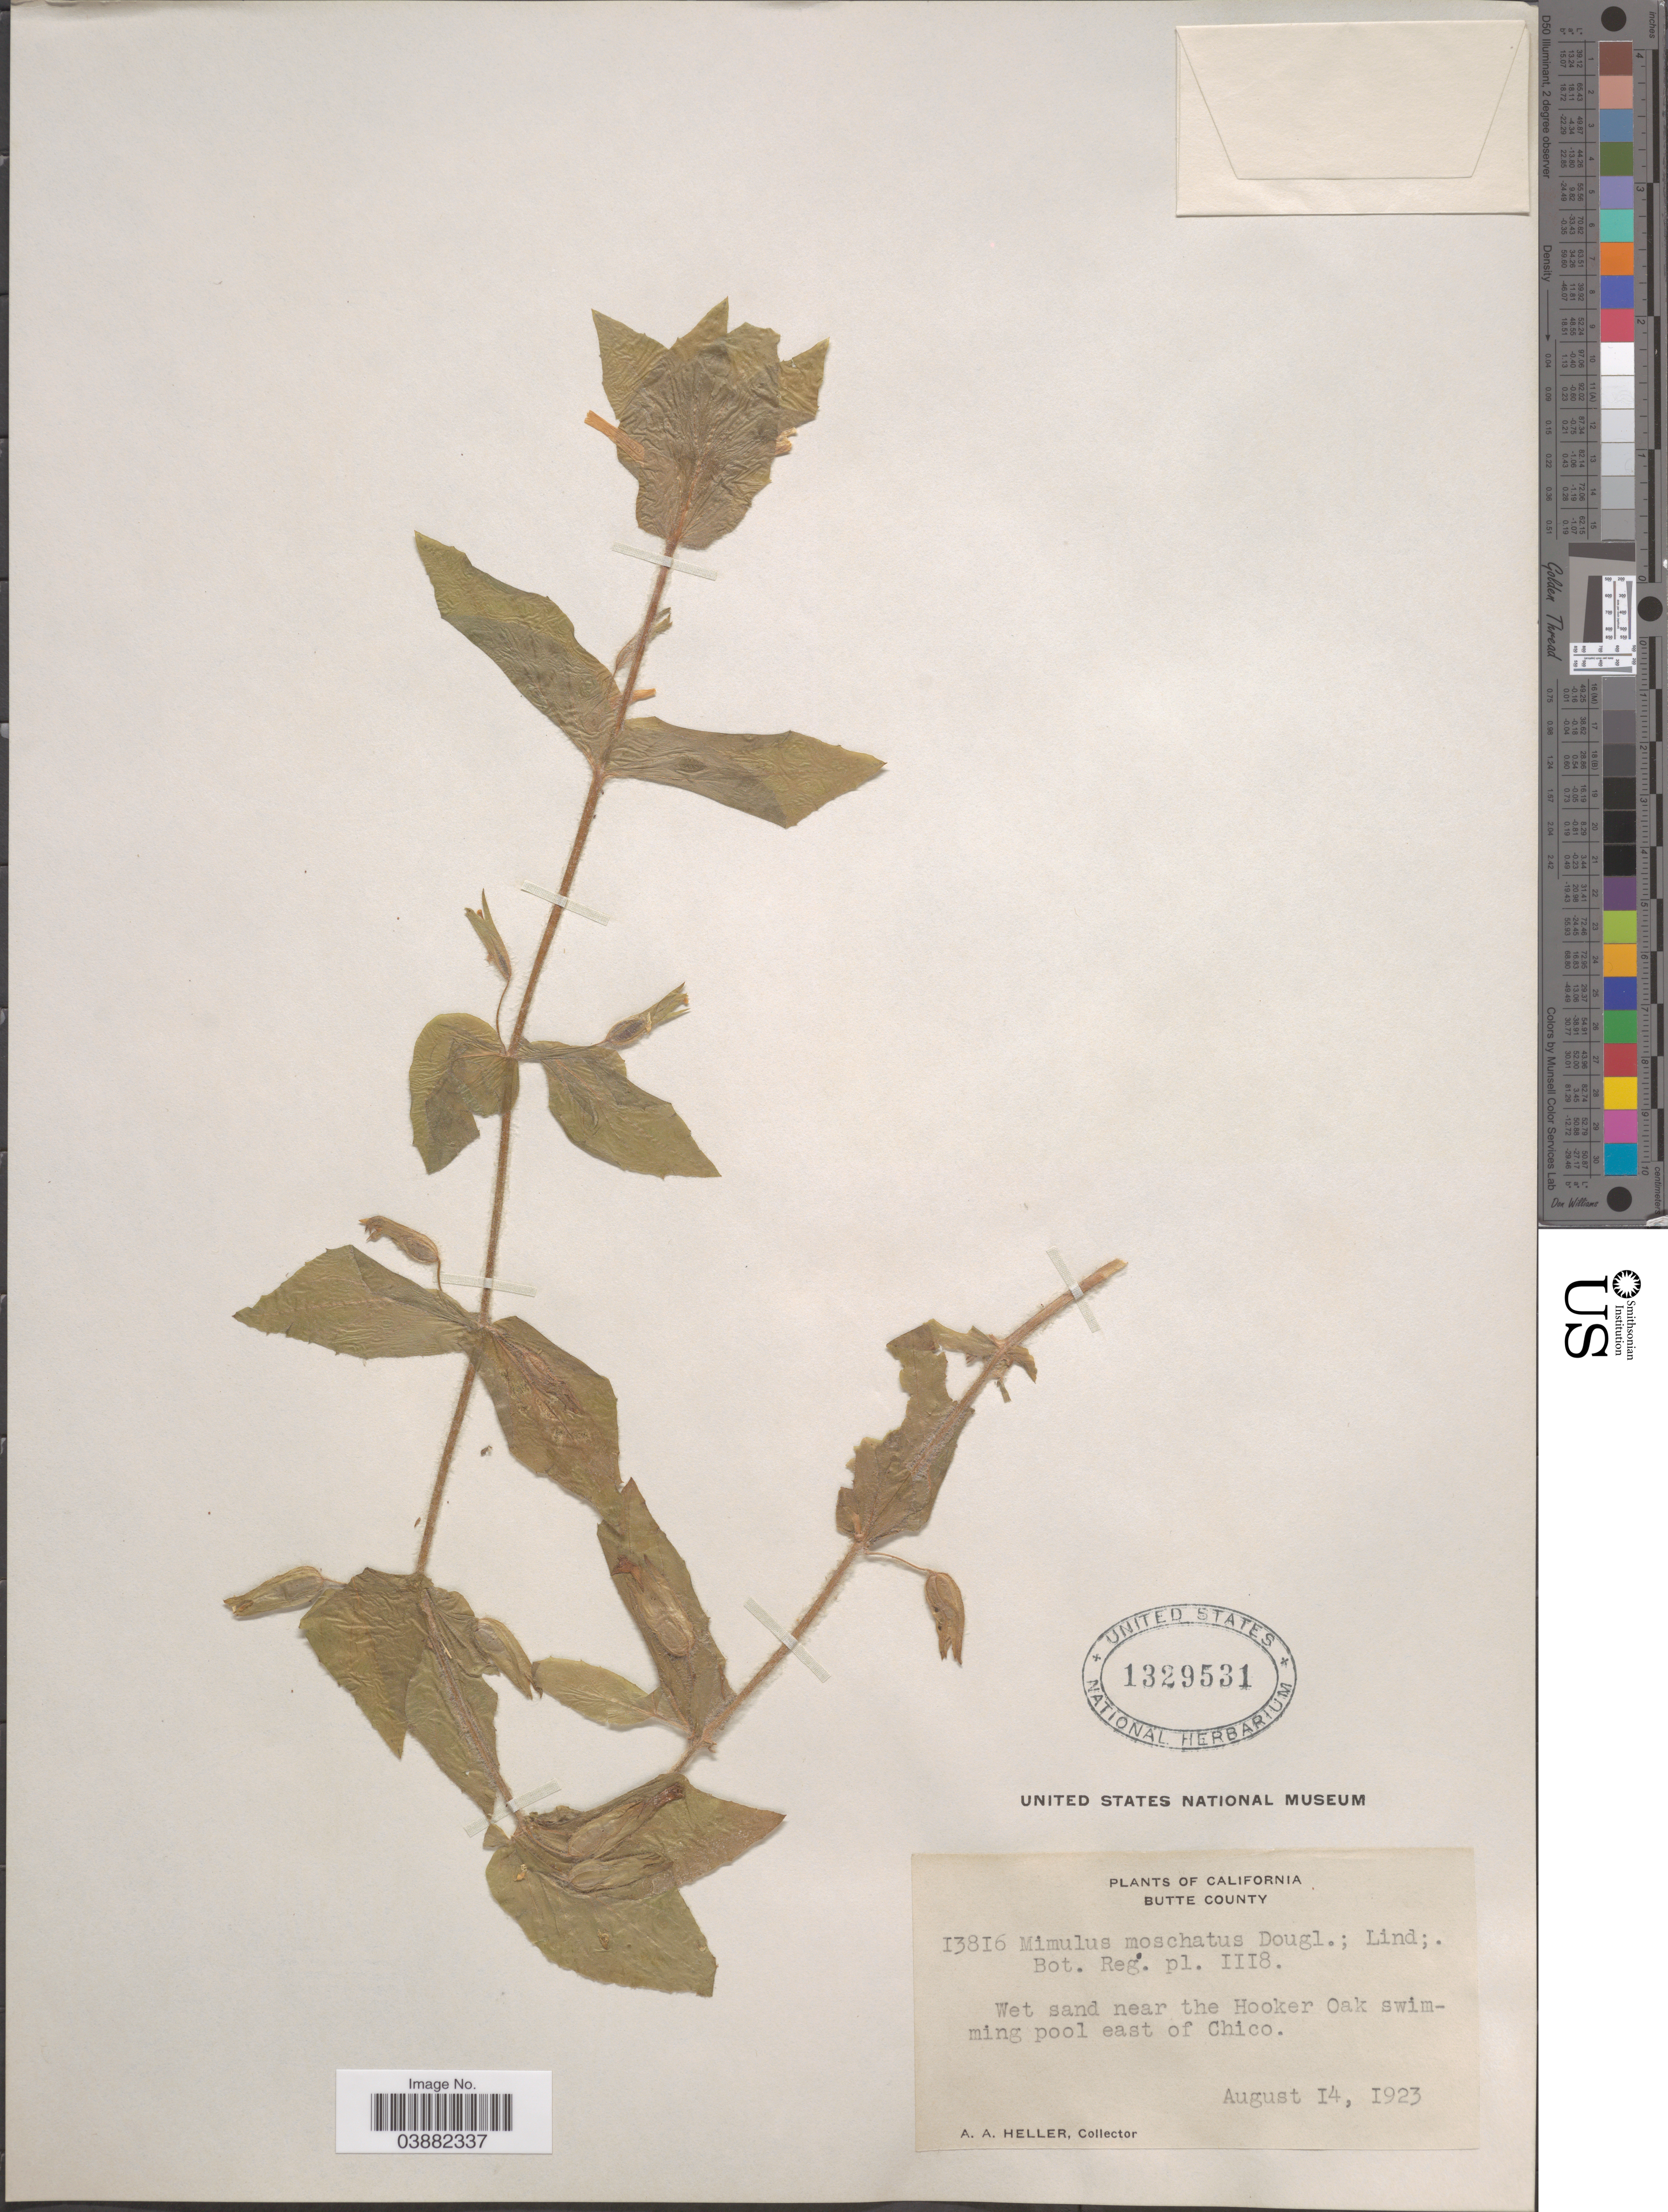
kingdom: Plantae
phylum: Tracheophyta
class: Magnoliopsida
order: Lamiales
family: Phrymaceae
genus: Mimulus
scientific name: Mimulus moschatus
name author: Douglas ex Lindl.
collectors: A. A. Heller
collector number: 13816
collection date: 1923-08-14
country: United States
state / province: California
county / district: Butte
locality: Butte County. Near the Hooker Oak swimming pool east of Chico.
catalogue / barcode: US 1329531